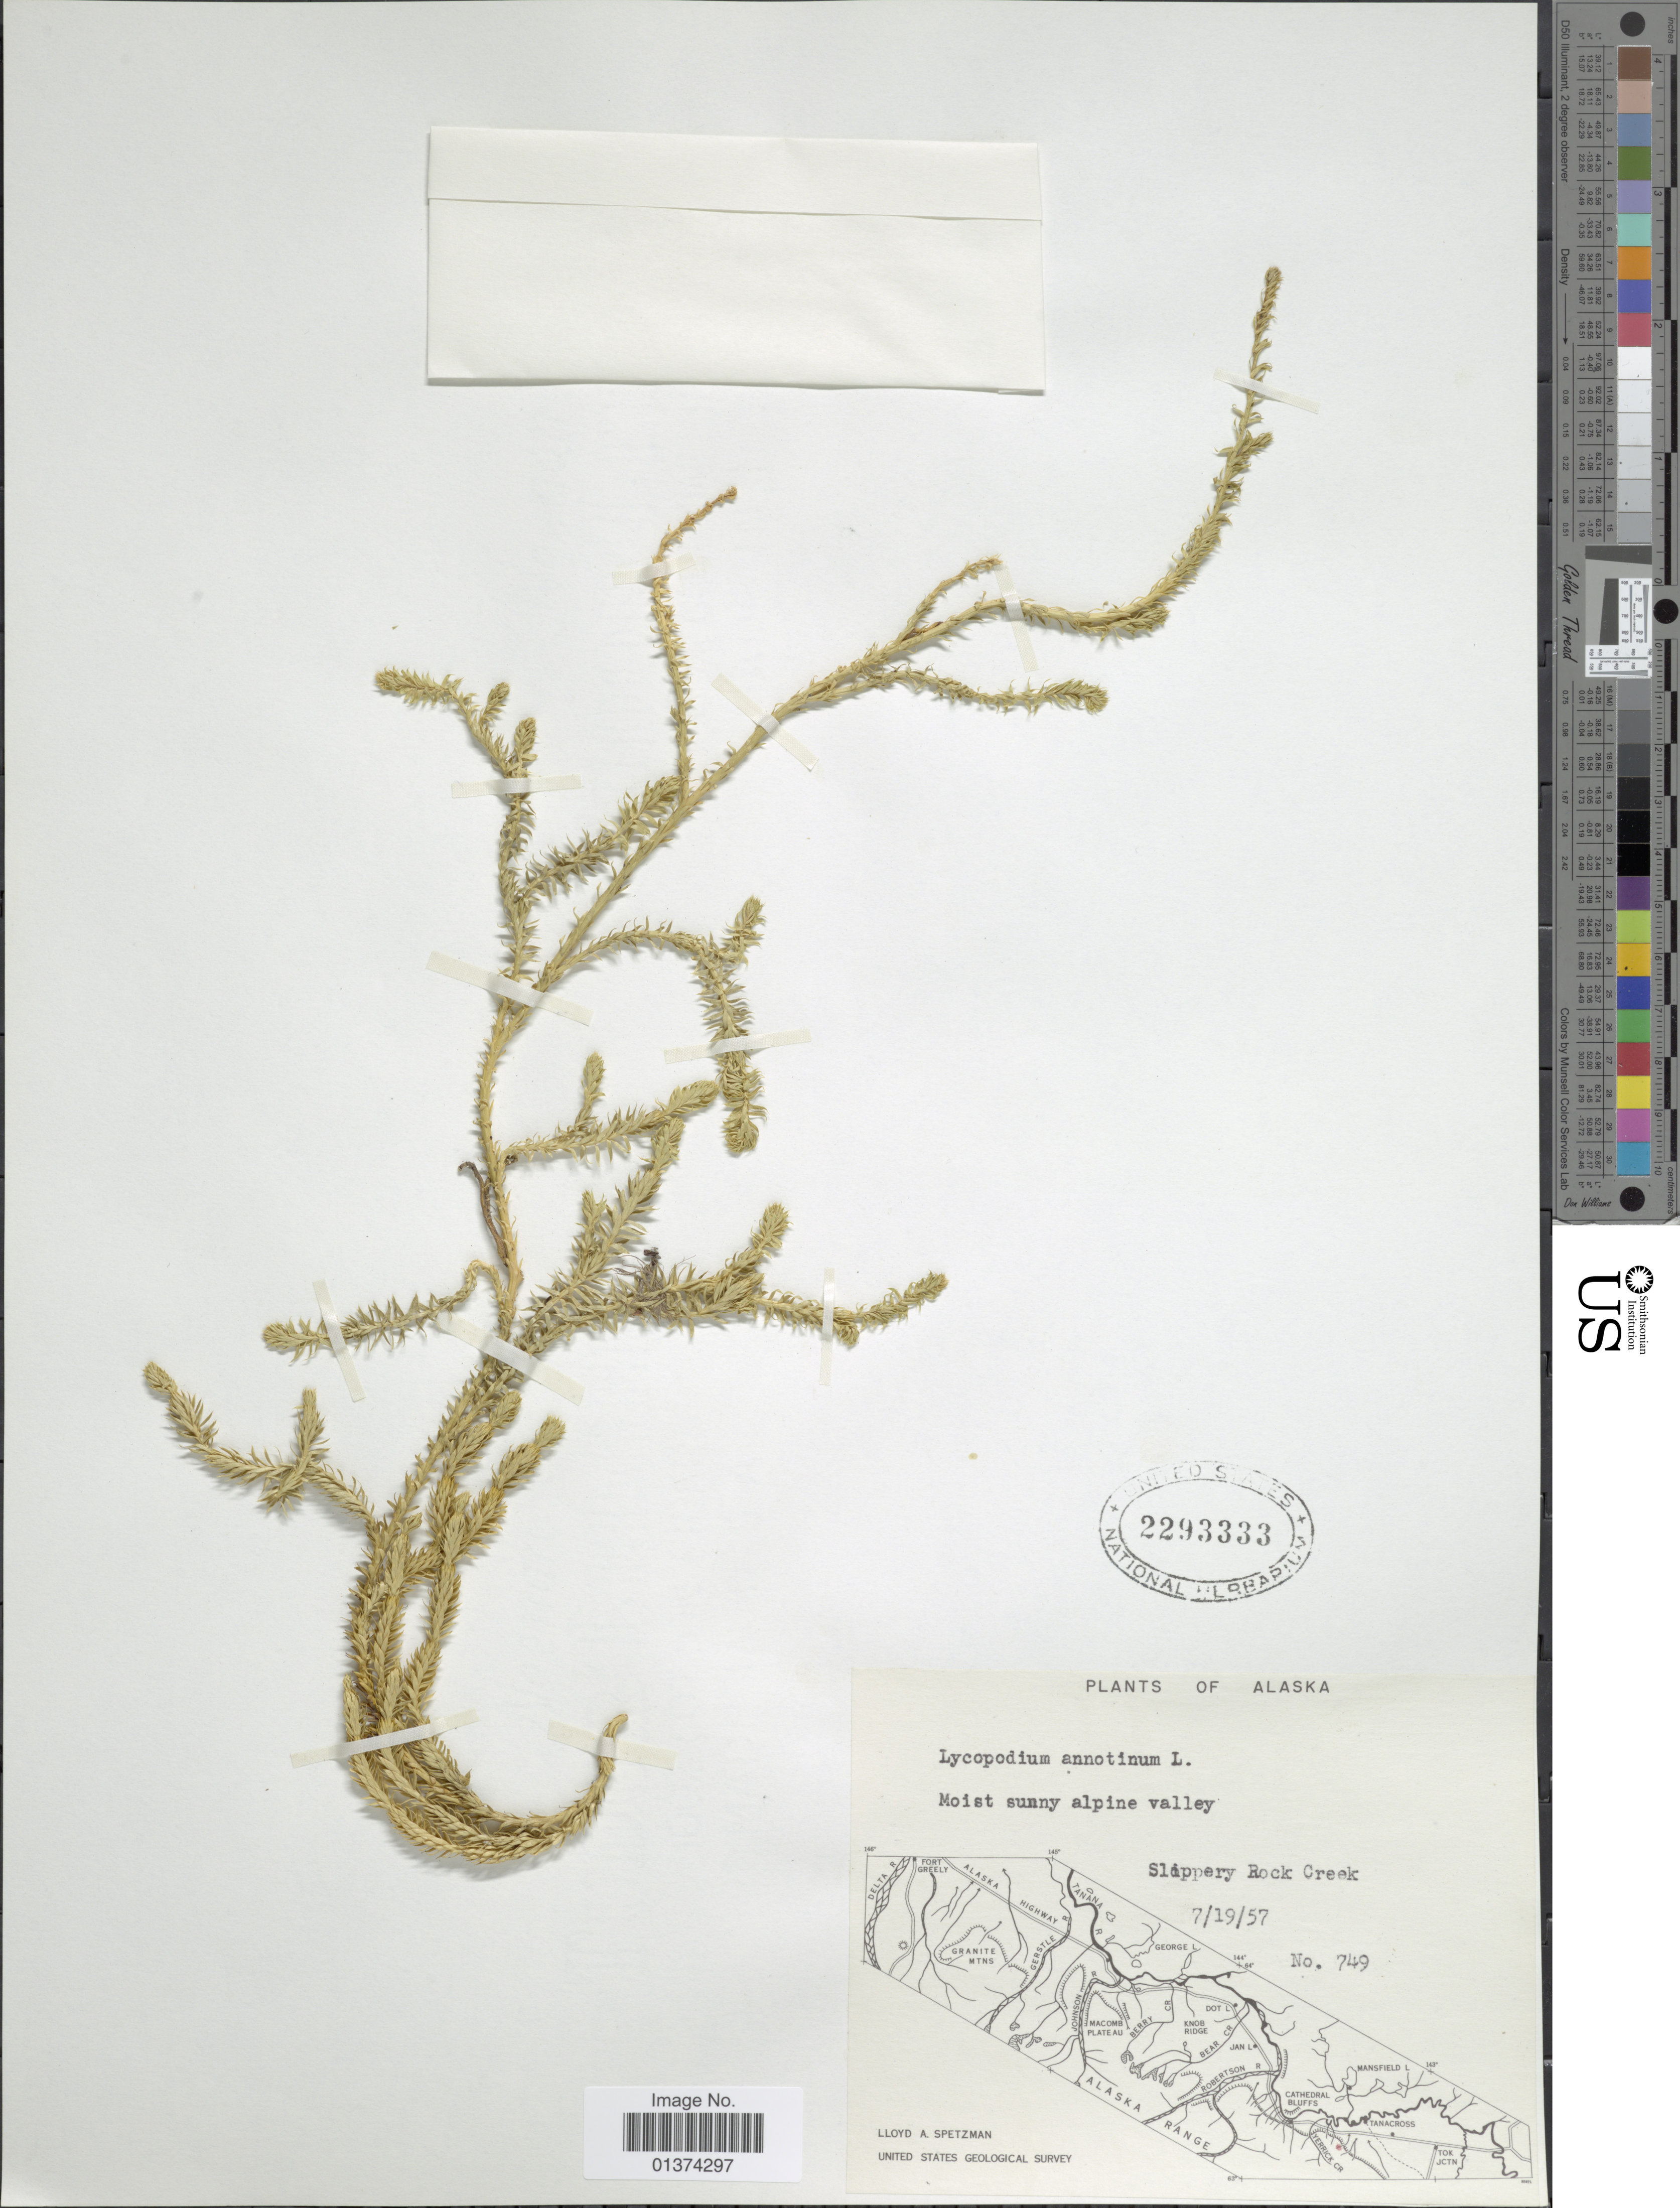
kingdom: Plantae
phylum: Tracheophyta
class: Lycopodiopsida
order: Lycopodiales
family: Lycopodiaceae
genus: Spinulum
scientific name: Spinulum annotinum subsp. annotinum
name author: (L.) A. Haines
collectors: L. Spetzman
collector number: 749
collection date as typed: Transcribed d/m/y: 19/7/57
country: United States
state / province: Alaska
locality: Slippery Rock Creek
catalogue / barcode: US 2293333